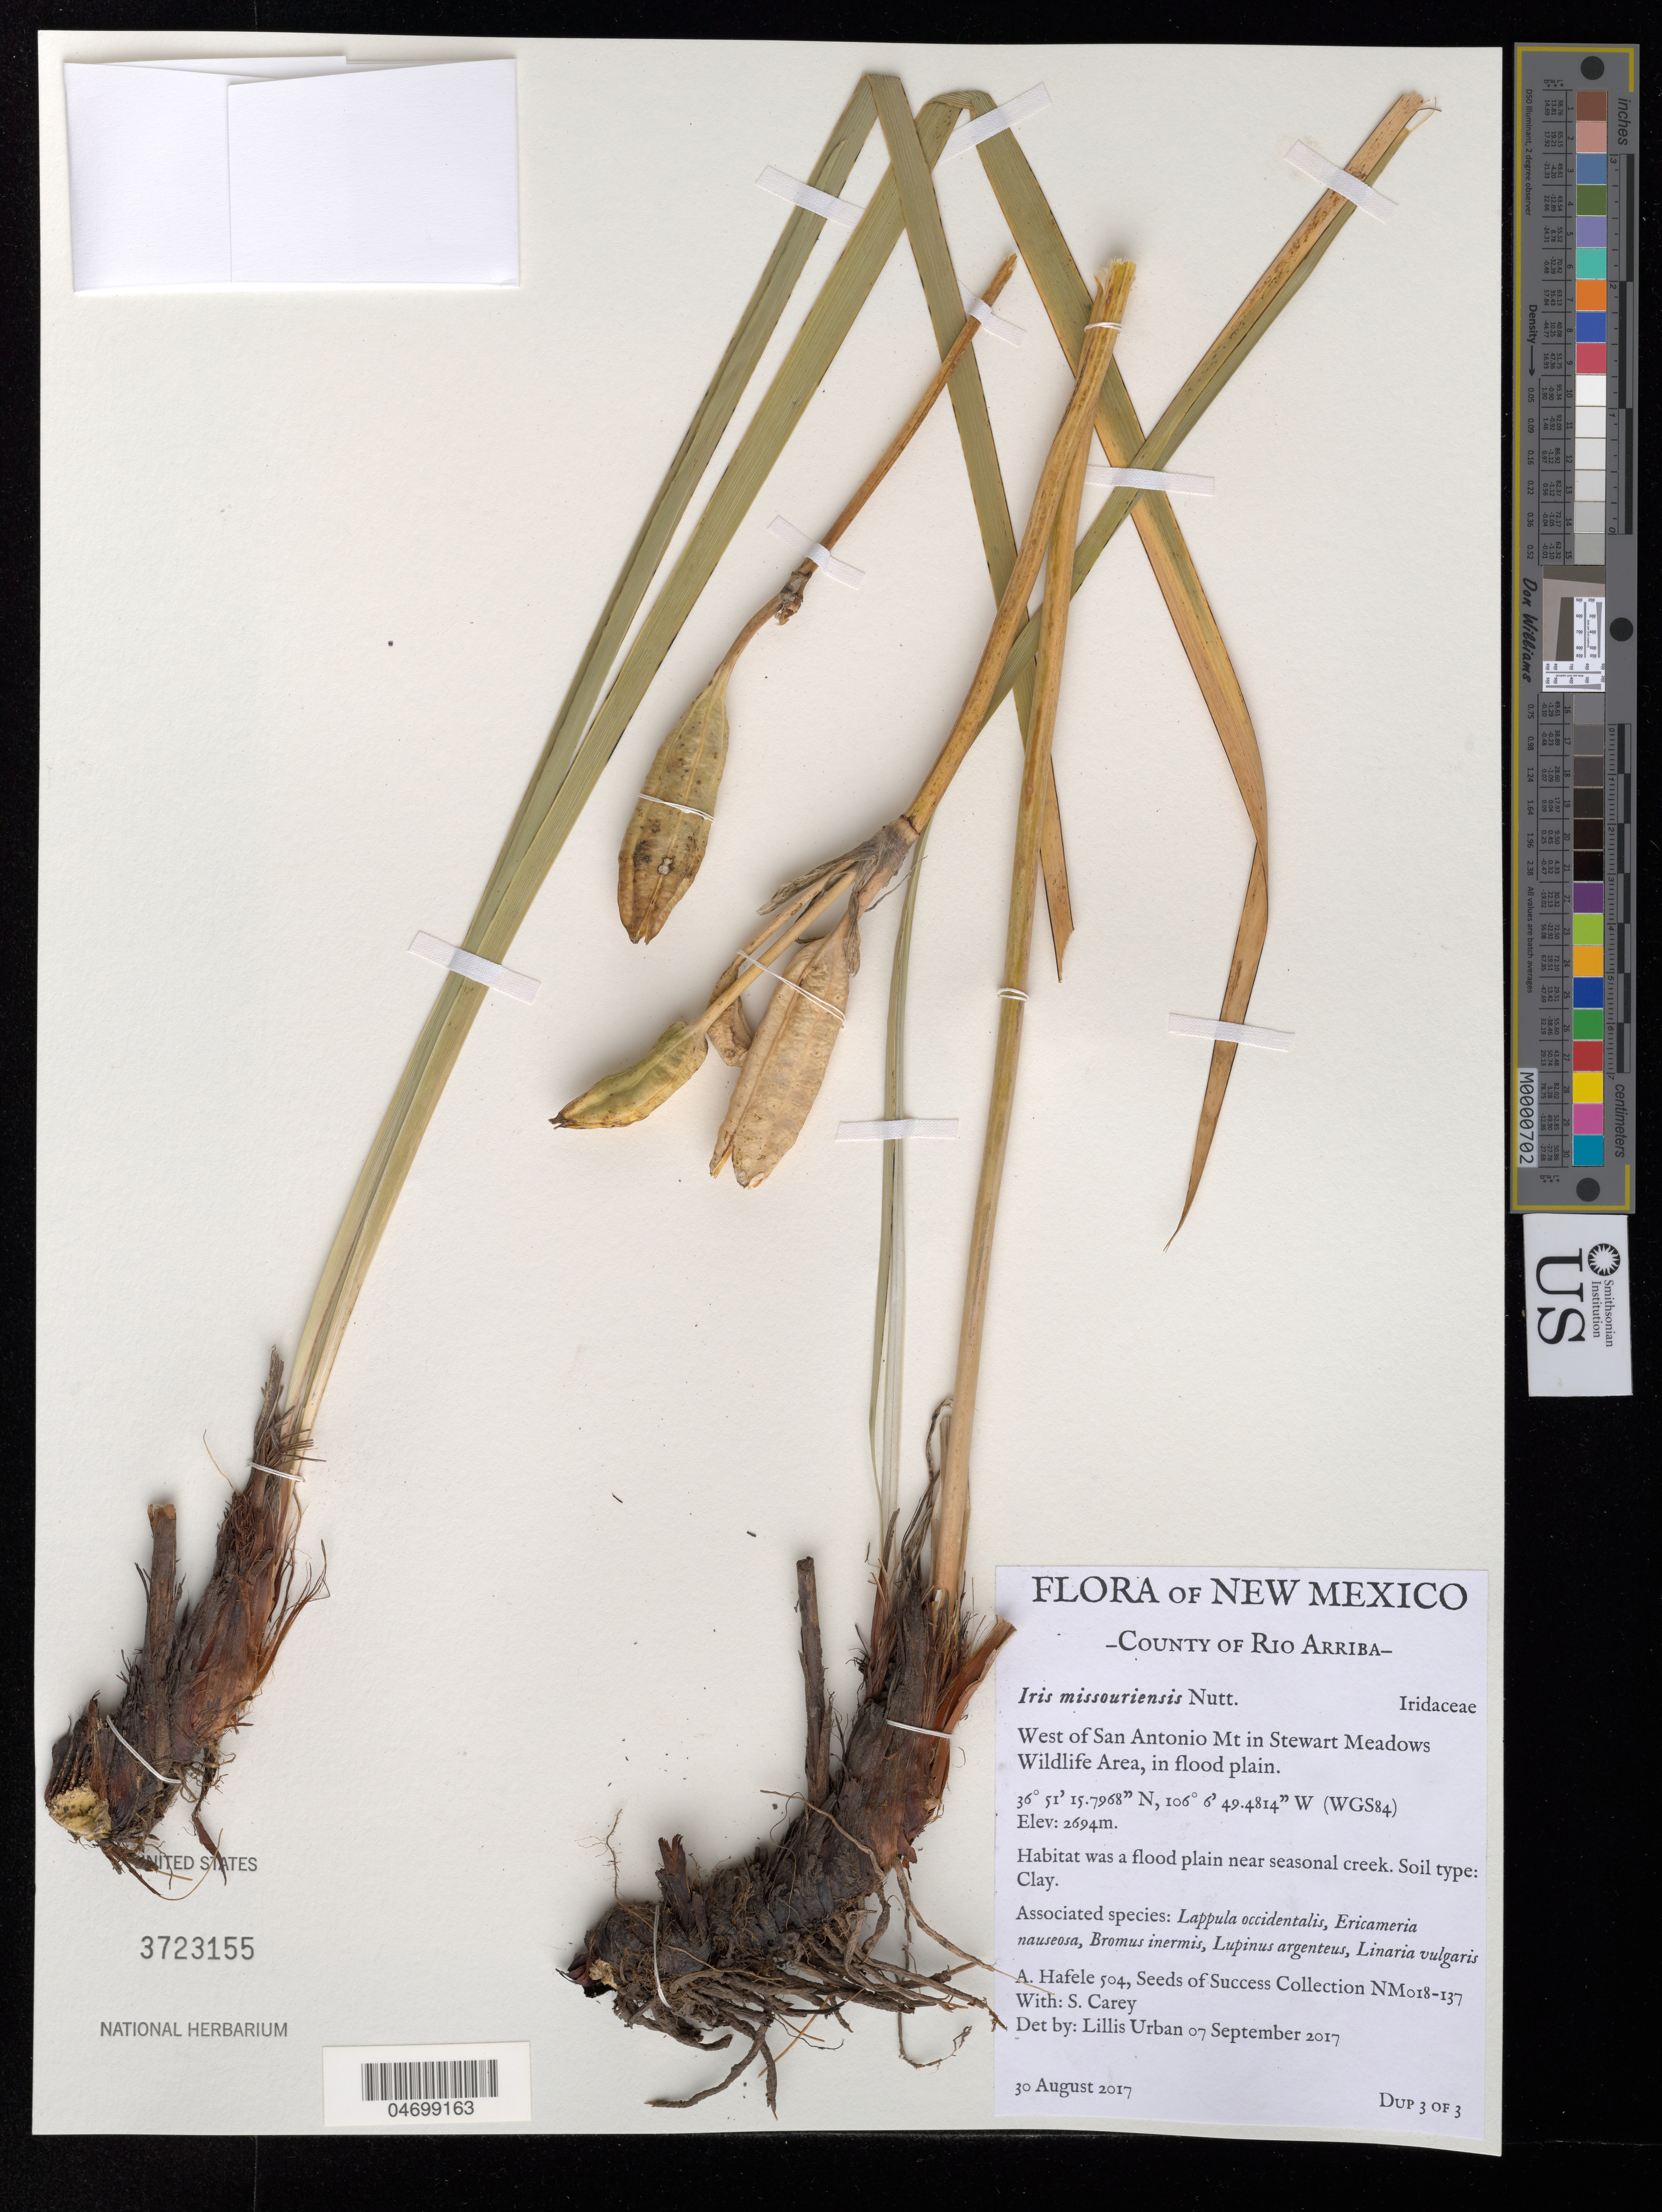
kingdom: Plantae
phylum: Tracheophyta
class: Liliopsida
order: Asparagales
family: Iridaceae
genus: Iris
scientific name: Iris missouriensis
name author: Nutt.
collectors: A. Hafele & S. Carey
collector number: NM018-137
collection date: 2017-08-30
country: United States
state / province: New Mexico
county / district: Rio Arriba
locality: Carson National Forest, Stewart Meadows Wildlife Viewing Area on FS Rd 87, W of San Antonio Mt.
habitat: Flood Plain near seasonal creek. Clay. With Bromus inermis, Lupinus argenteus, Linaria vulgaris, etc.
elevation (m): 2694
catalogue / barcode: US 3723155